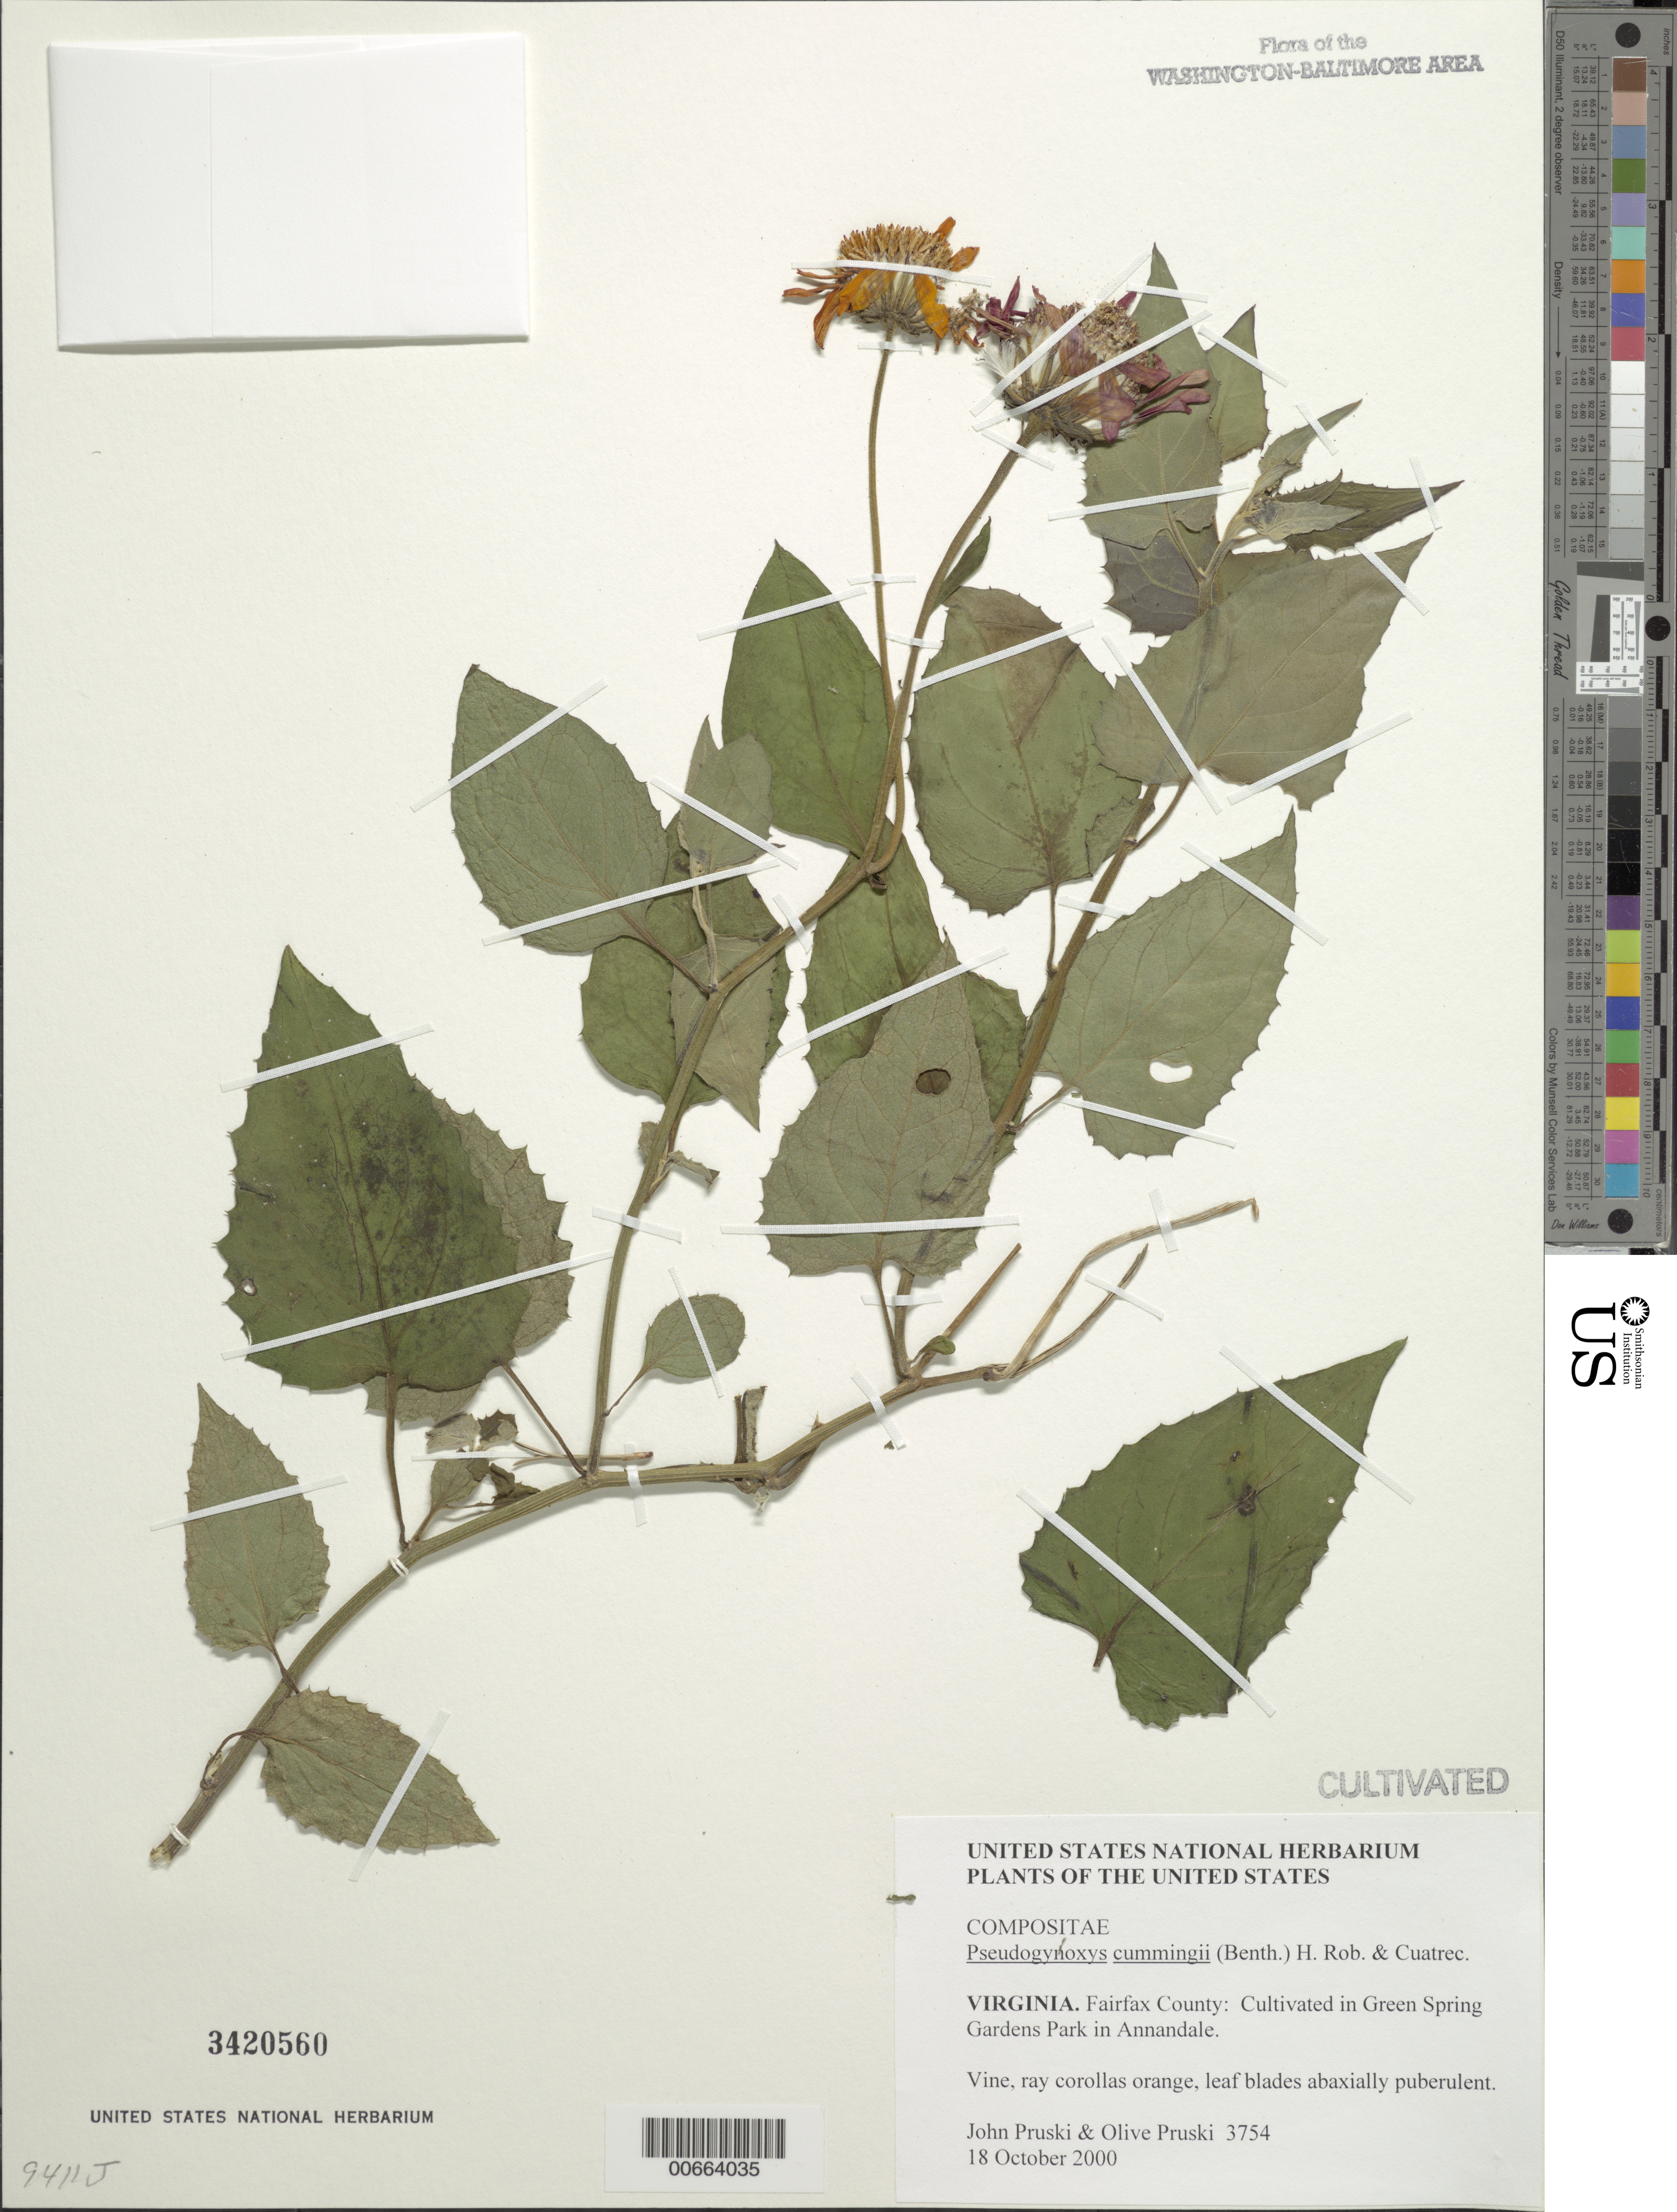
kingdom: Plantae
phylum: Tracheophyta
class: Magnoliopsida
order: Asterales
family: Asteraceae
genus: Pseudogynoxys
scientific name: Pseudogynoxys cummingii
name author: (Benth.) H. Rob. & Cuatrec.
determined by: Pruski, J. F.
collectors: J. F. Pruski & O. Pruski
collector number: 3754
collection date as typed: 18 Oct 2000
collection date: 2000-10-18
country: United States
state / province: Virginia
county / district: Fairfax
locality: Cultivated in Green Spring Gardens Park in Annandale.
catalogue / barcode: US 3420560